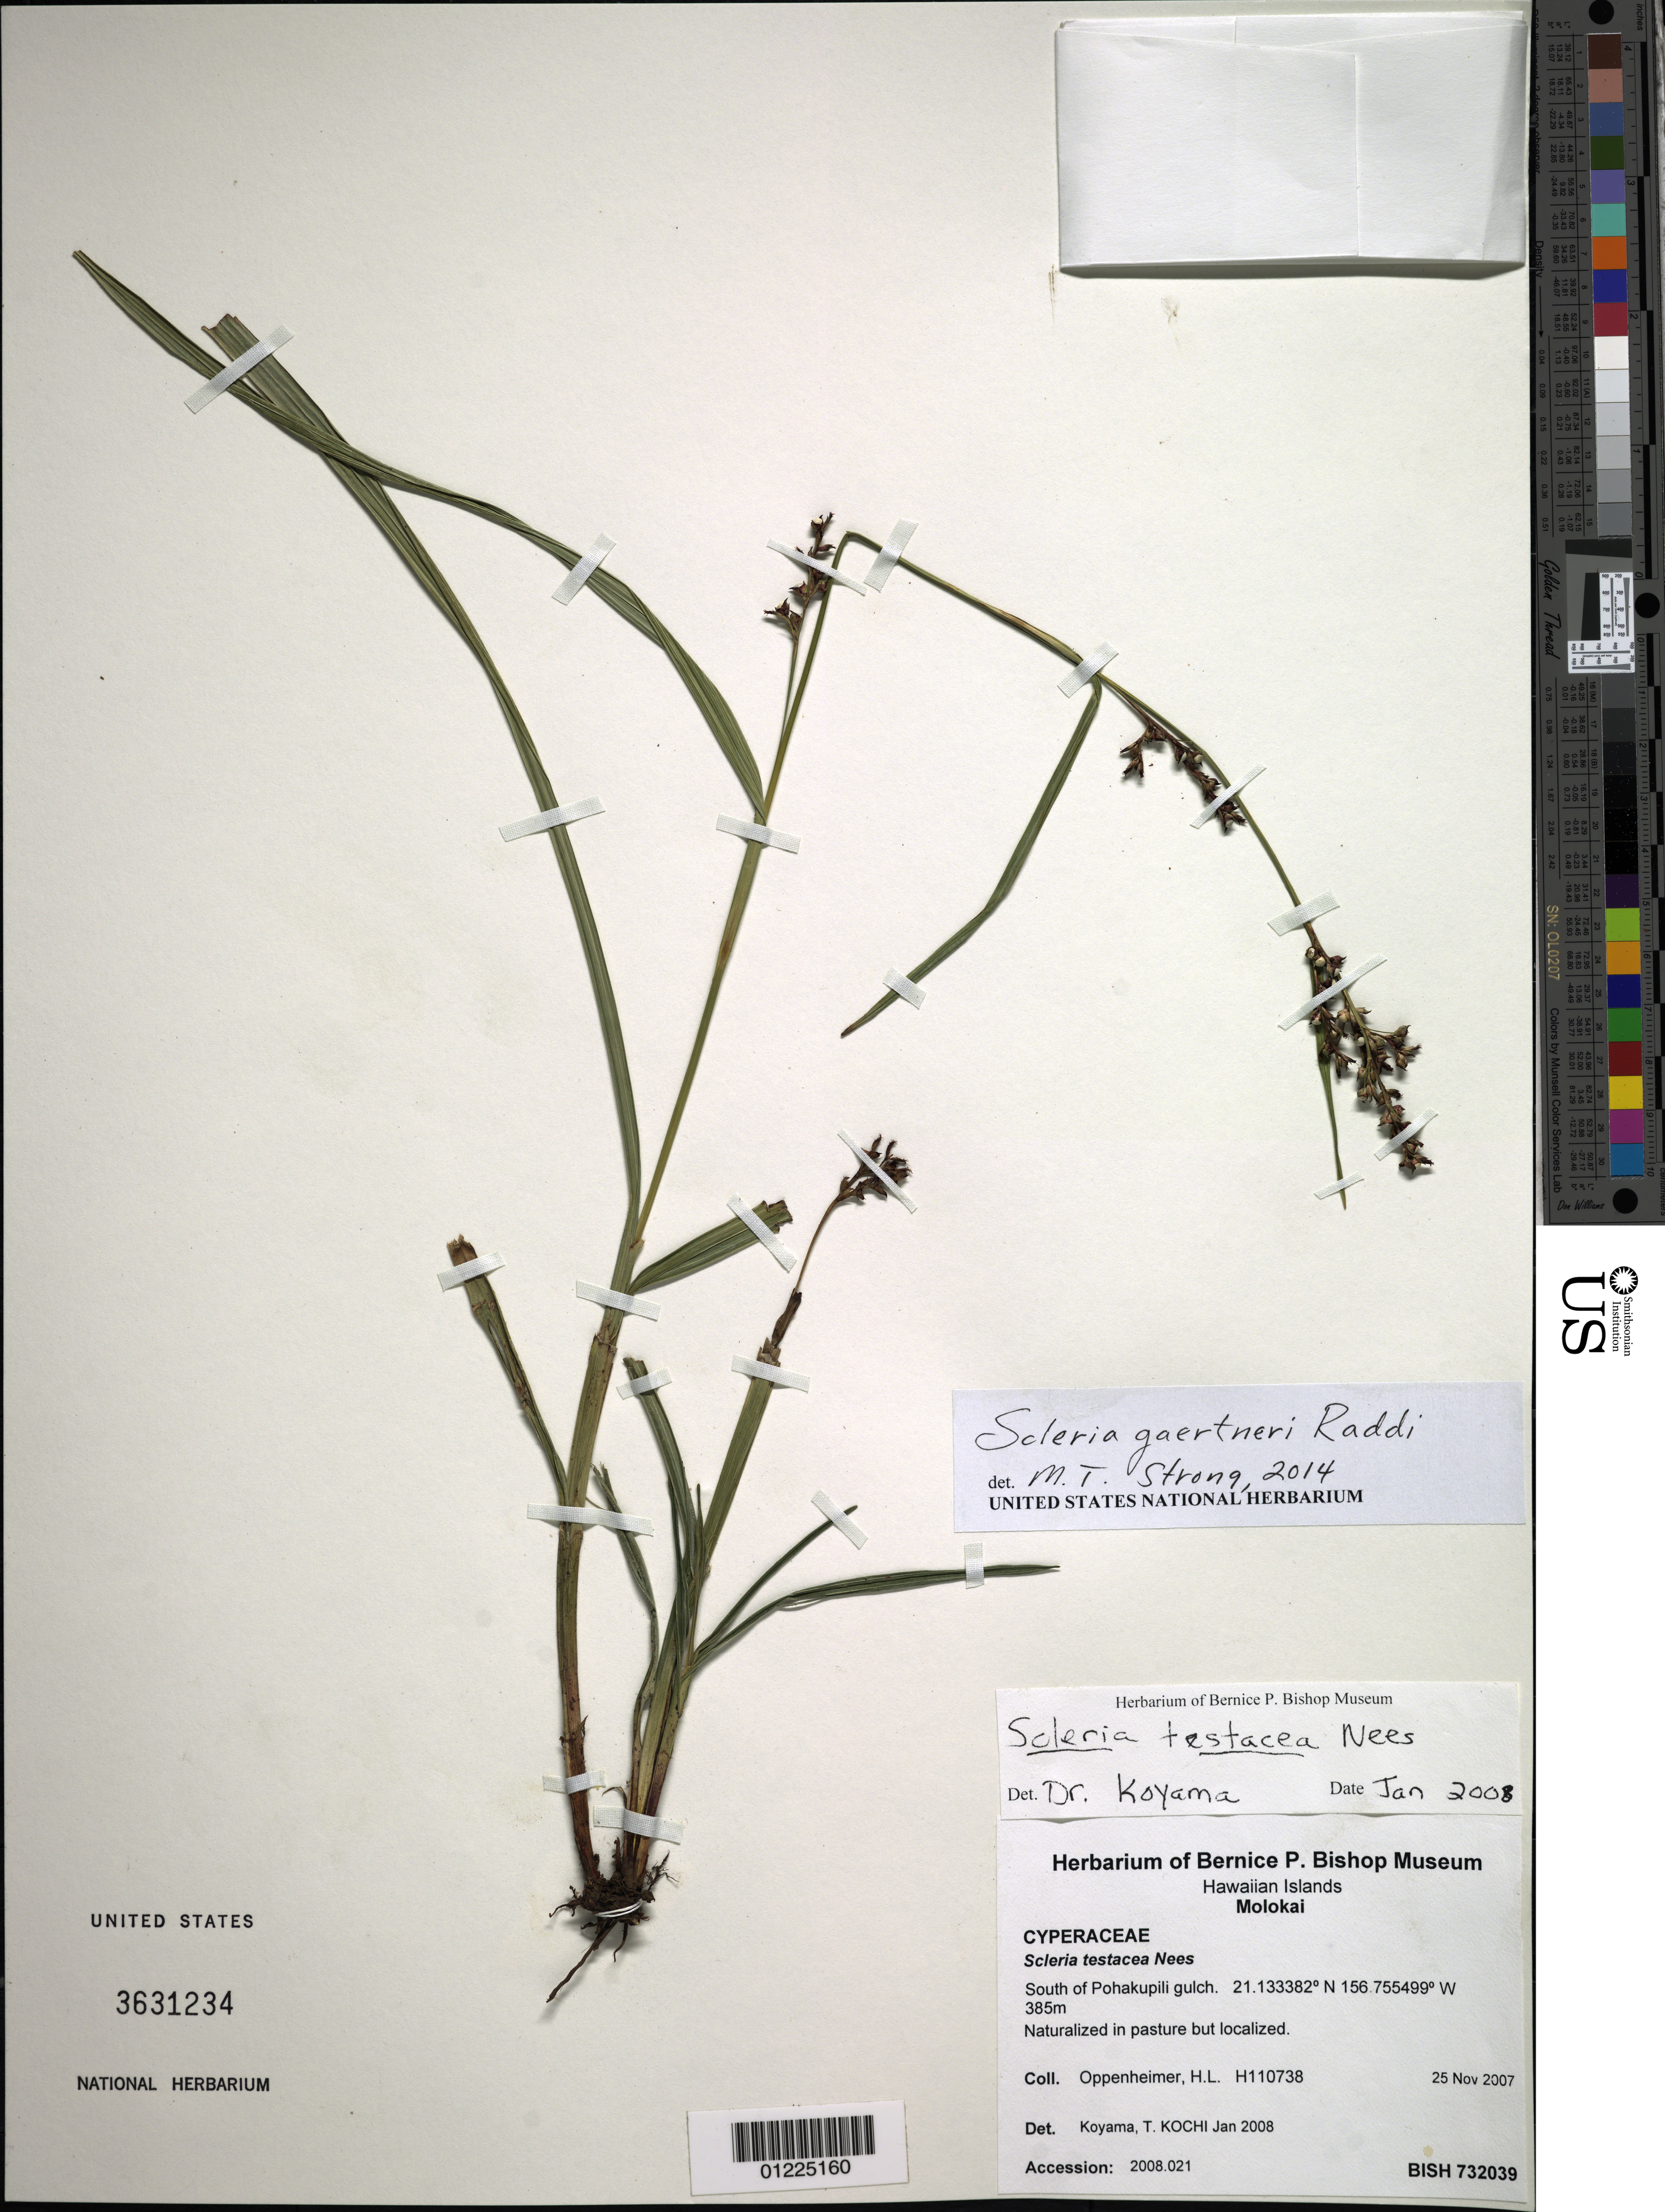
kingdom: Plantae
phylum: Tracheophyta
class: Liliopsida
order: Poales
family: Cyperaceae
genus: Scleria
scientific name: Scleria gaertneri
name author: Raddi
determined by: Strong, M. T., (US), Smithsonian Institution - National Museum of Natural History (UNITED STATES)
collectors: H. L. Oppenheimer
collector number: H110738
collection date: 2007-11-25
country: United States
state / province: Hawaii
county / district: Maui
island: Moloka'i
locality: South of Pohakupili gulch.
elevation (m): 385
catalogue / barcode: US 3631234